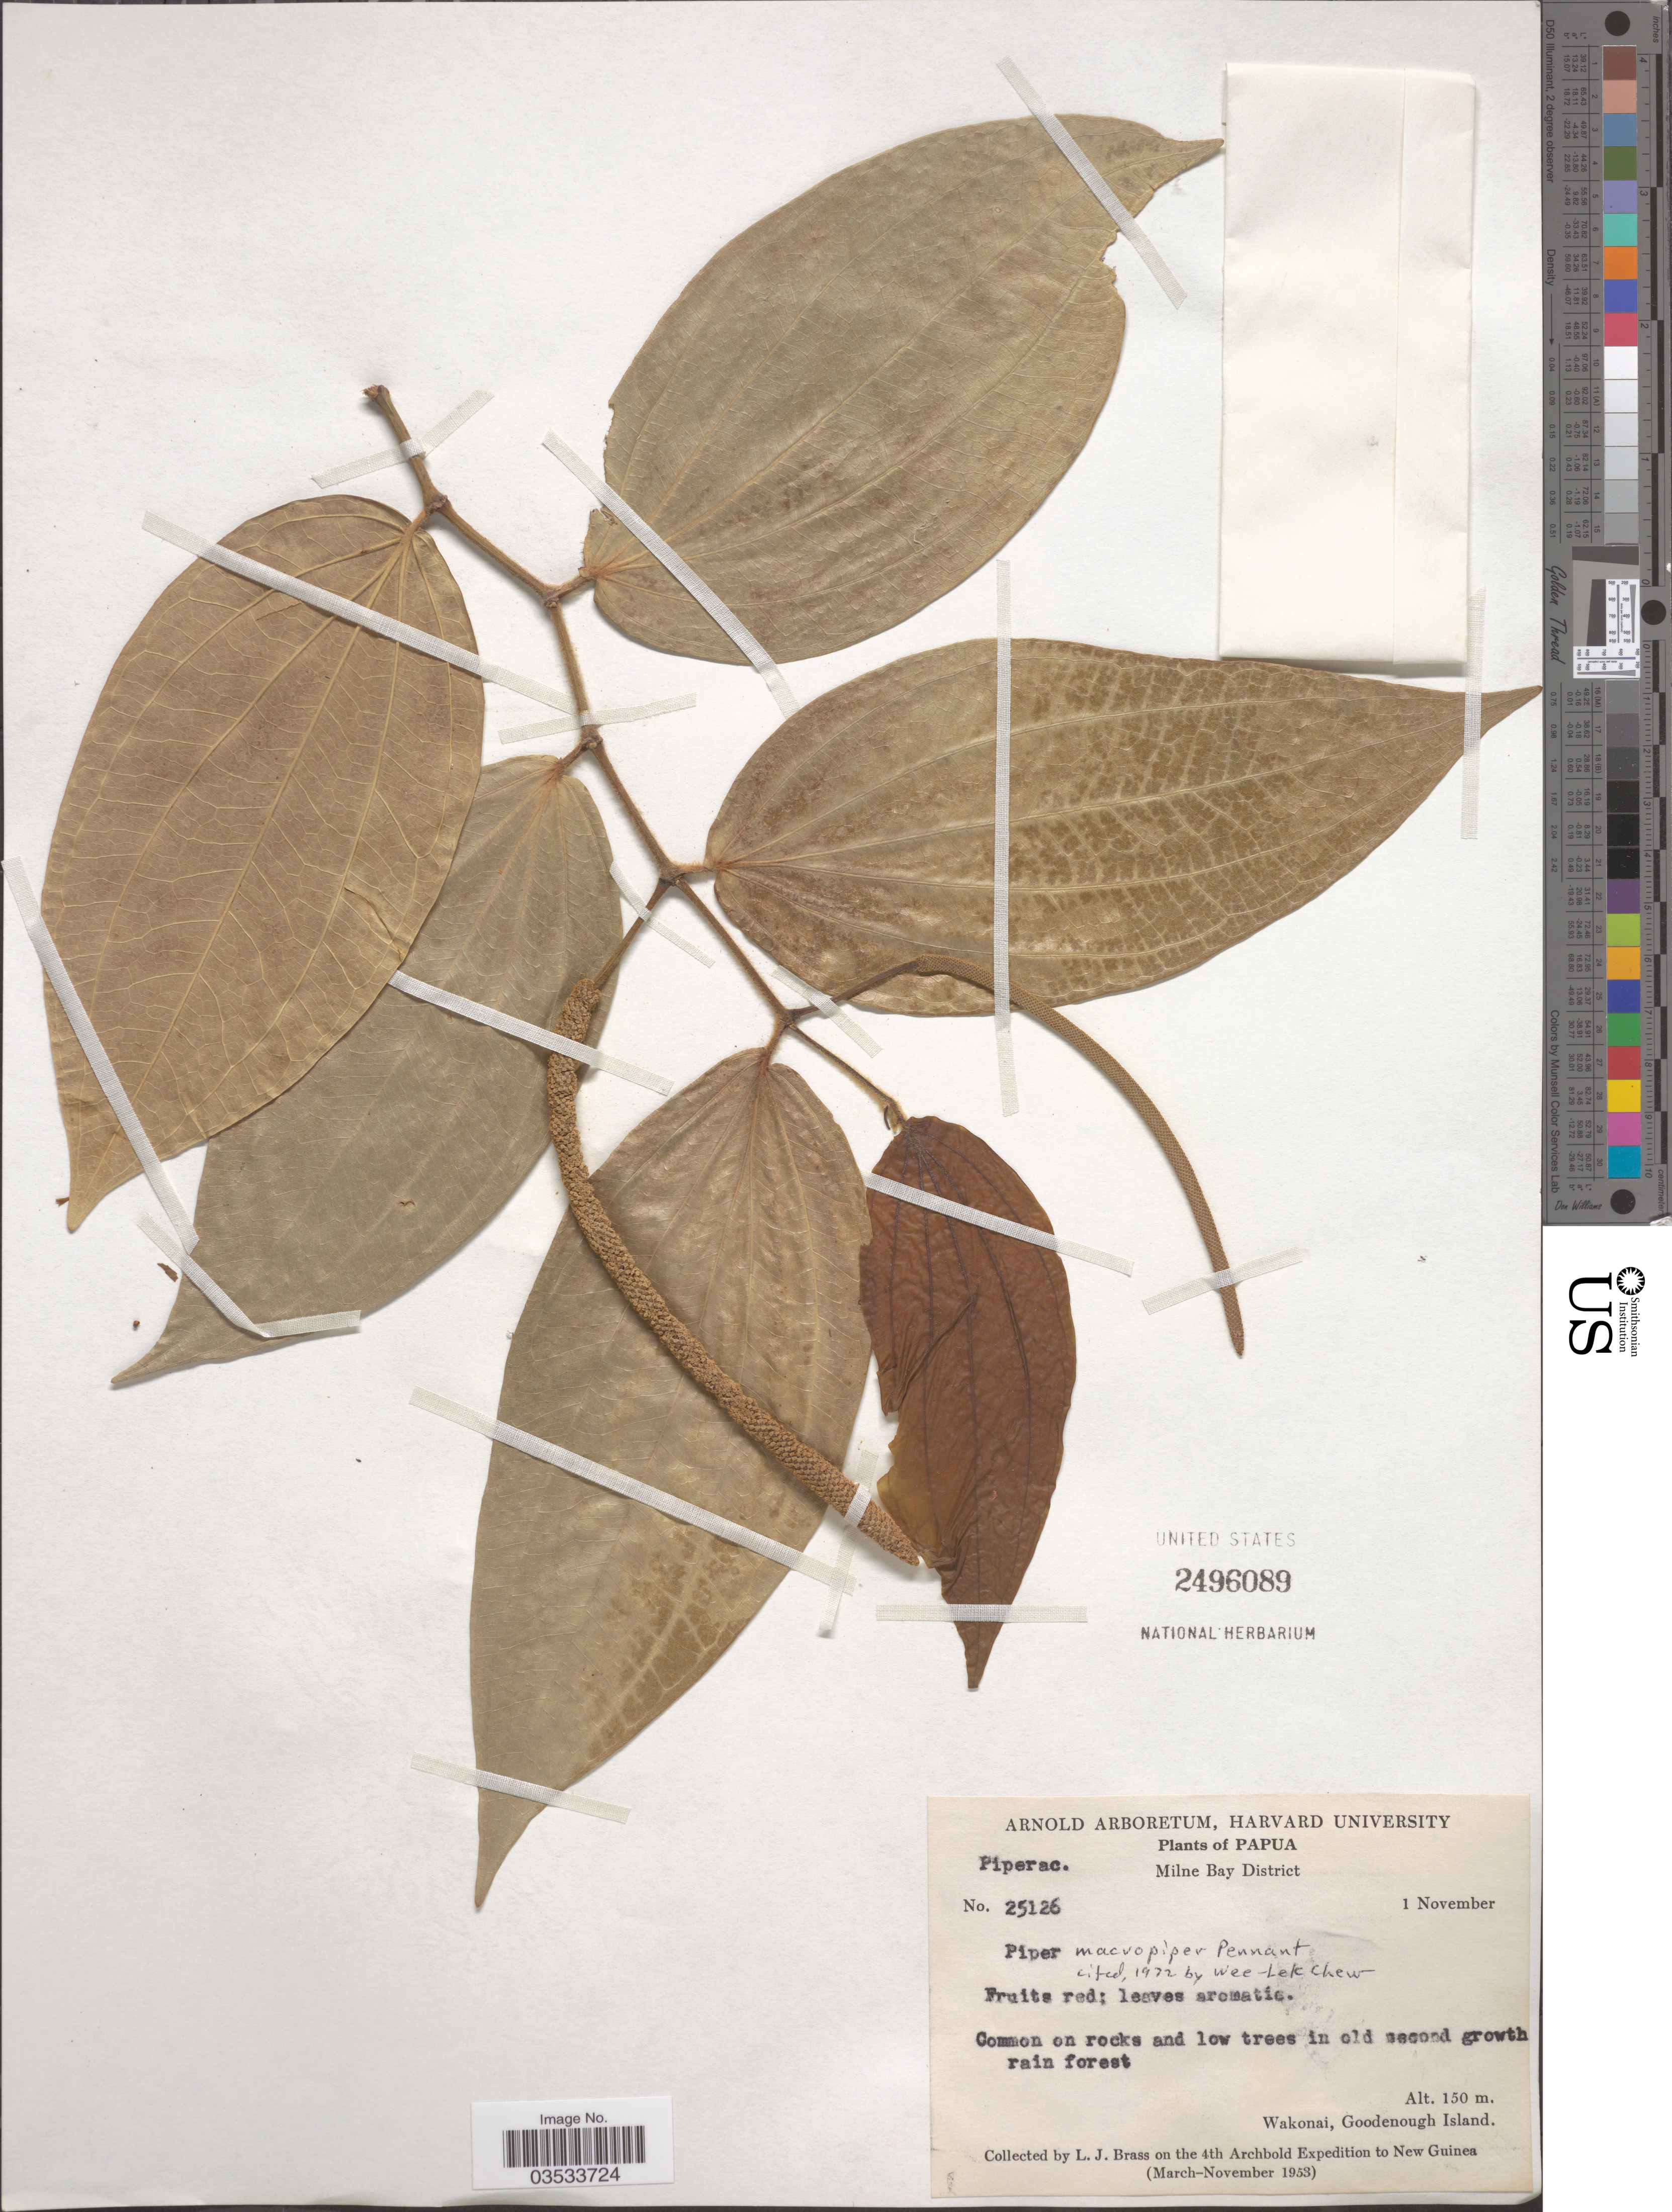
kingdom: Plantae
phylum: Tracheophyta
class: Magnoliopsida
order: Piperales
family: Piperaceae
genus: Piper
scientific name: Piper macropiper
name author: Pennant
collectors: L. J. Brass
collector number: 25126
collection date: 1953-11-01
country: Papua New Guinea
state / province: Milne Bay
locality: Papua. Milne Bay District. Wakonai, Goodenough Island. New Guinea.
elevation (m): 150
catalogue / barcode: US 2496089